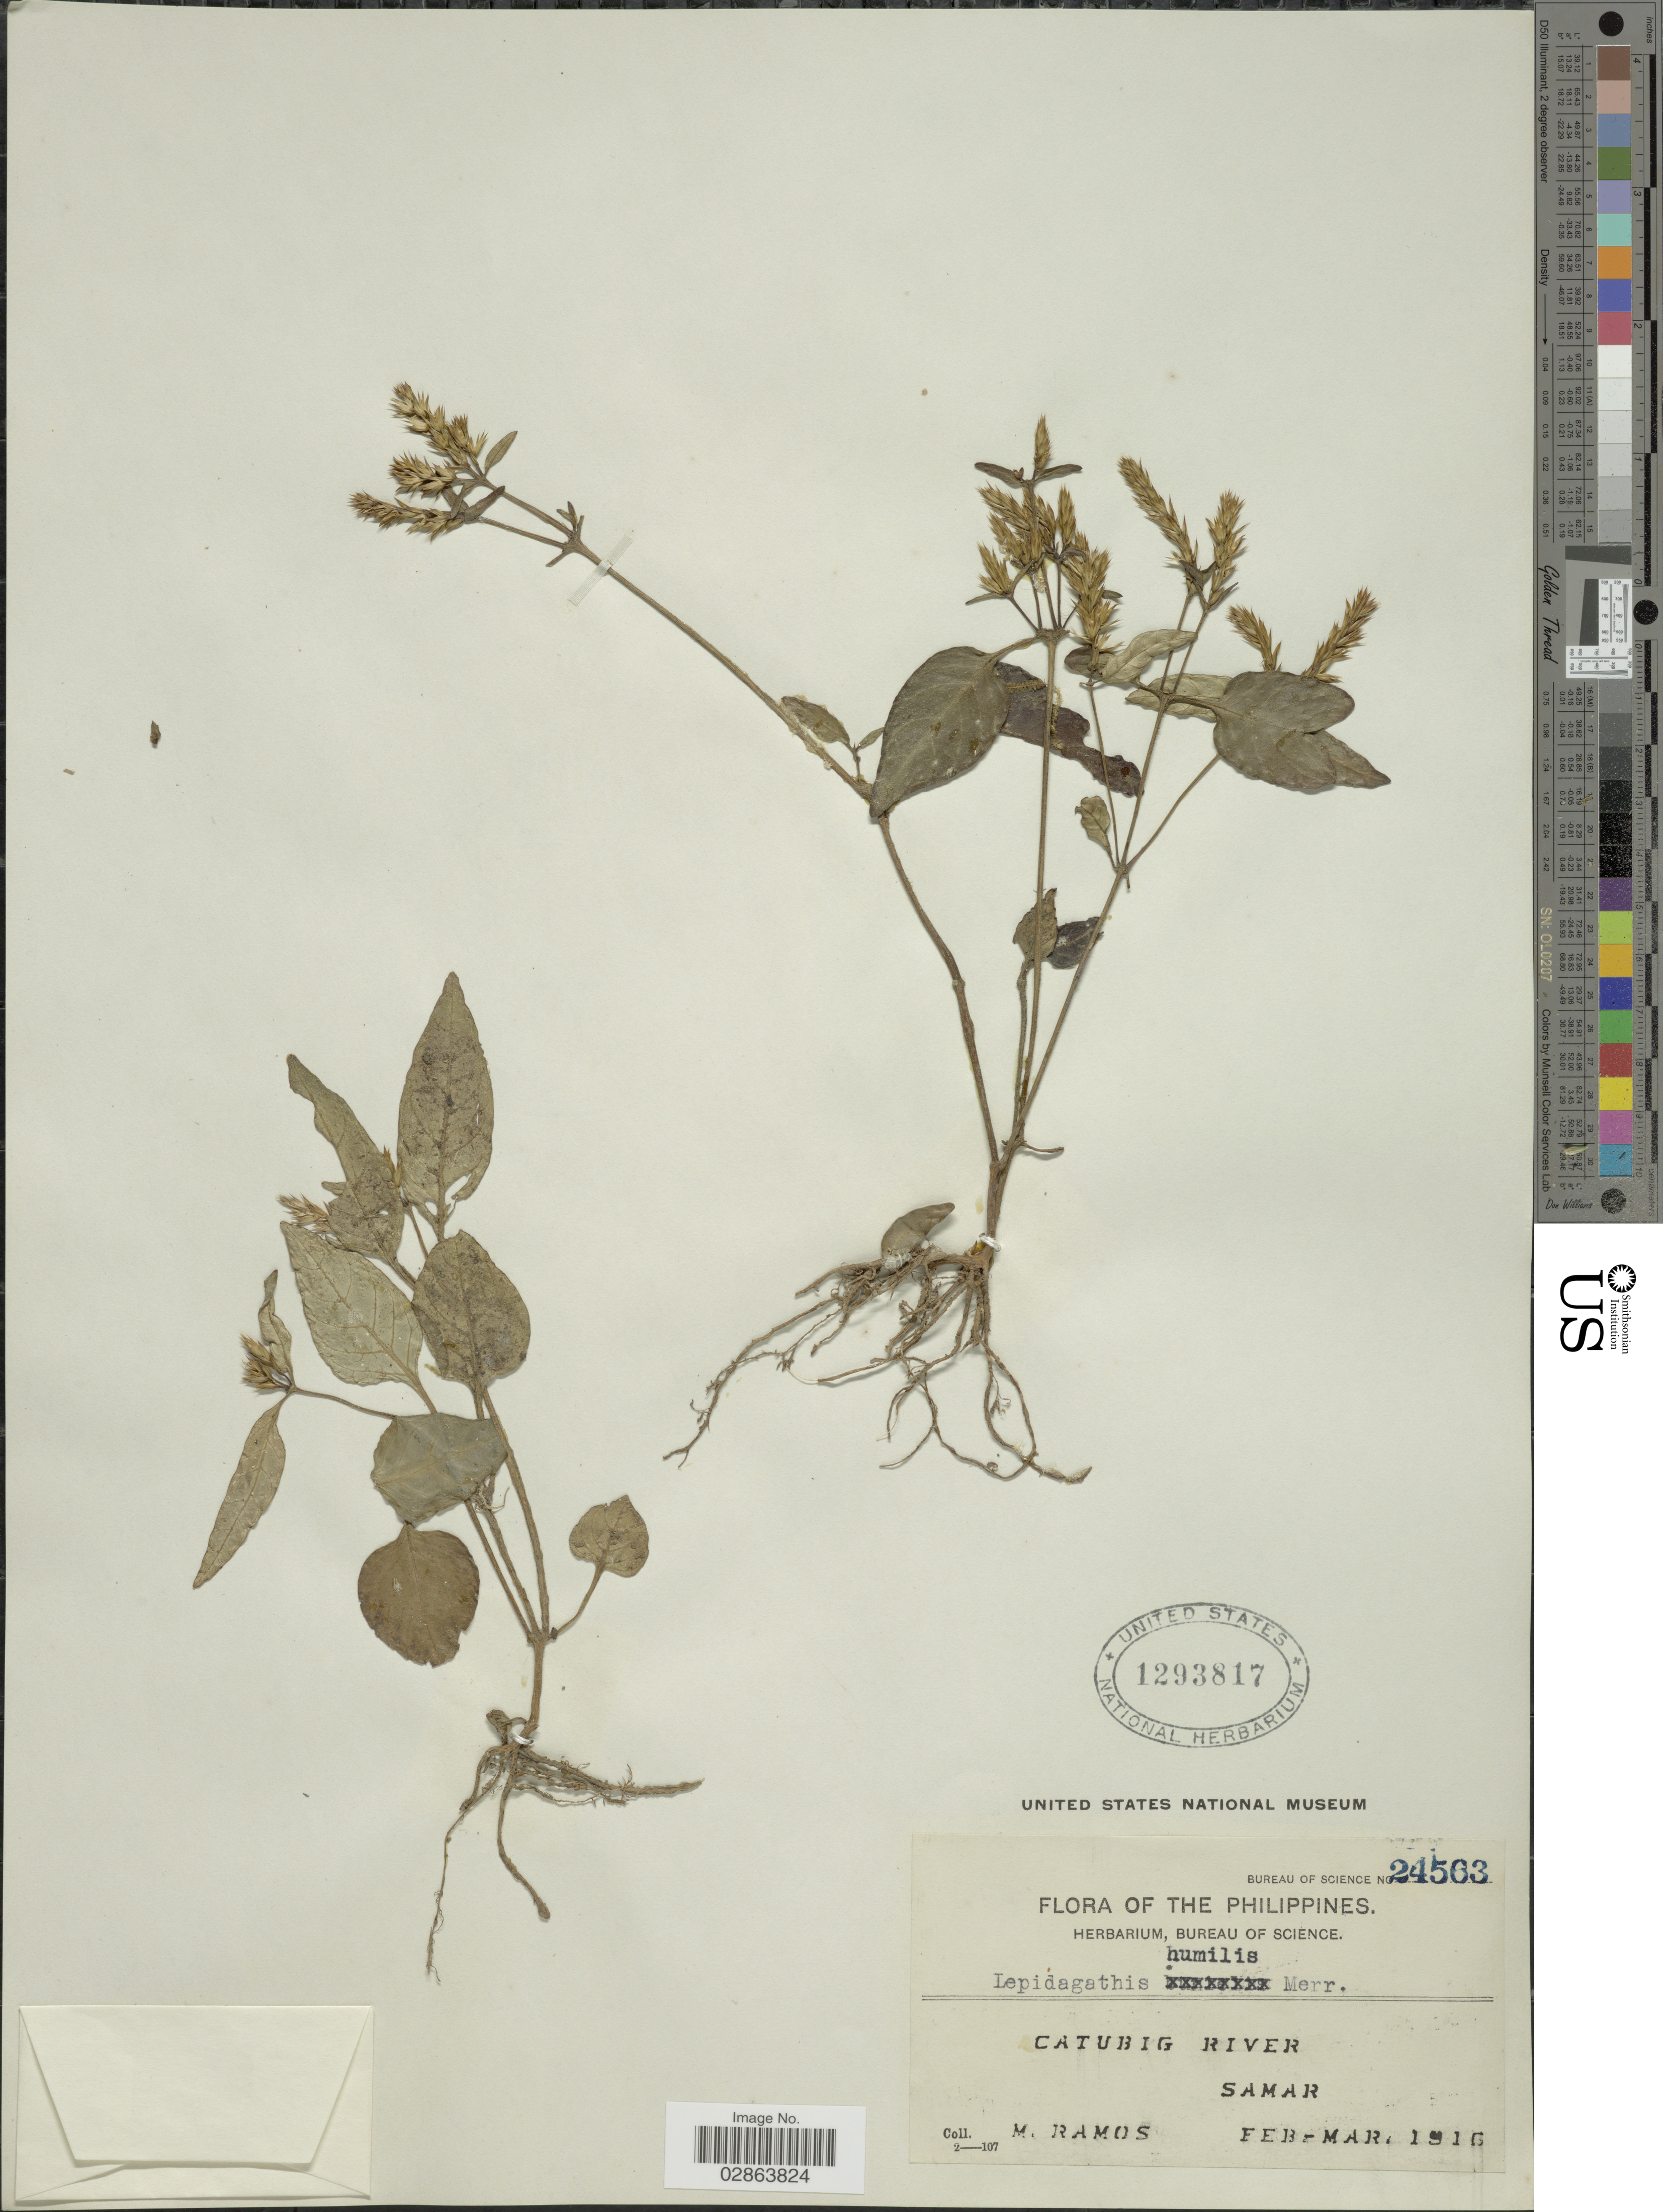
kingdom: Plantae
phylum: Tracheophyta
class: Magnoliopsida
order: Lamiales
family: Acanthaceae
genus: Lepidagathis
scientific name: Lepidagathis humilis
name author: Merr.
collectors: M. Ramos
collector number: Bureau of Science 24563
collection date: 1916-02/1916-03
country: Philippines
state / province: Eastern Visayas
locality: Catubig River, Samar.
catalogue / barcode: US 1293817